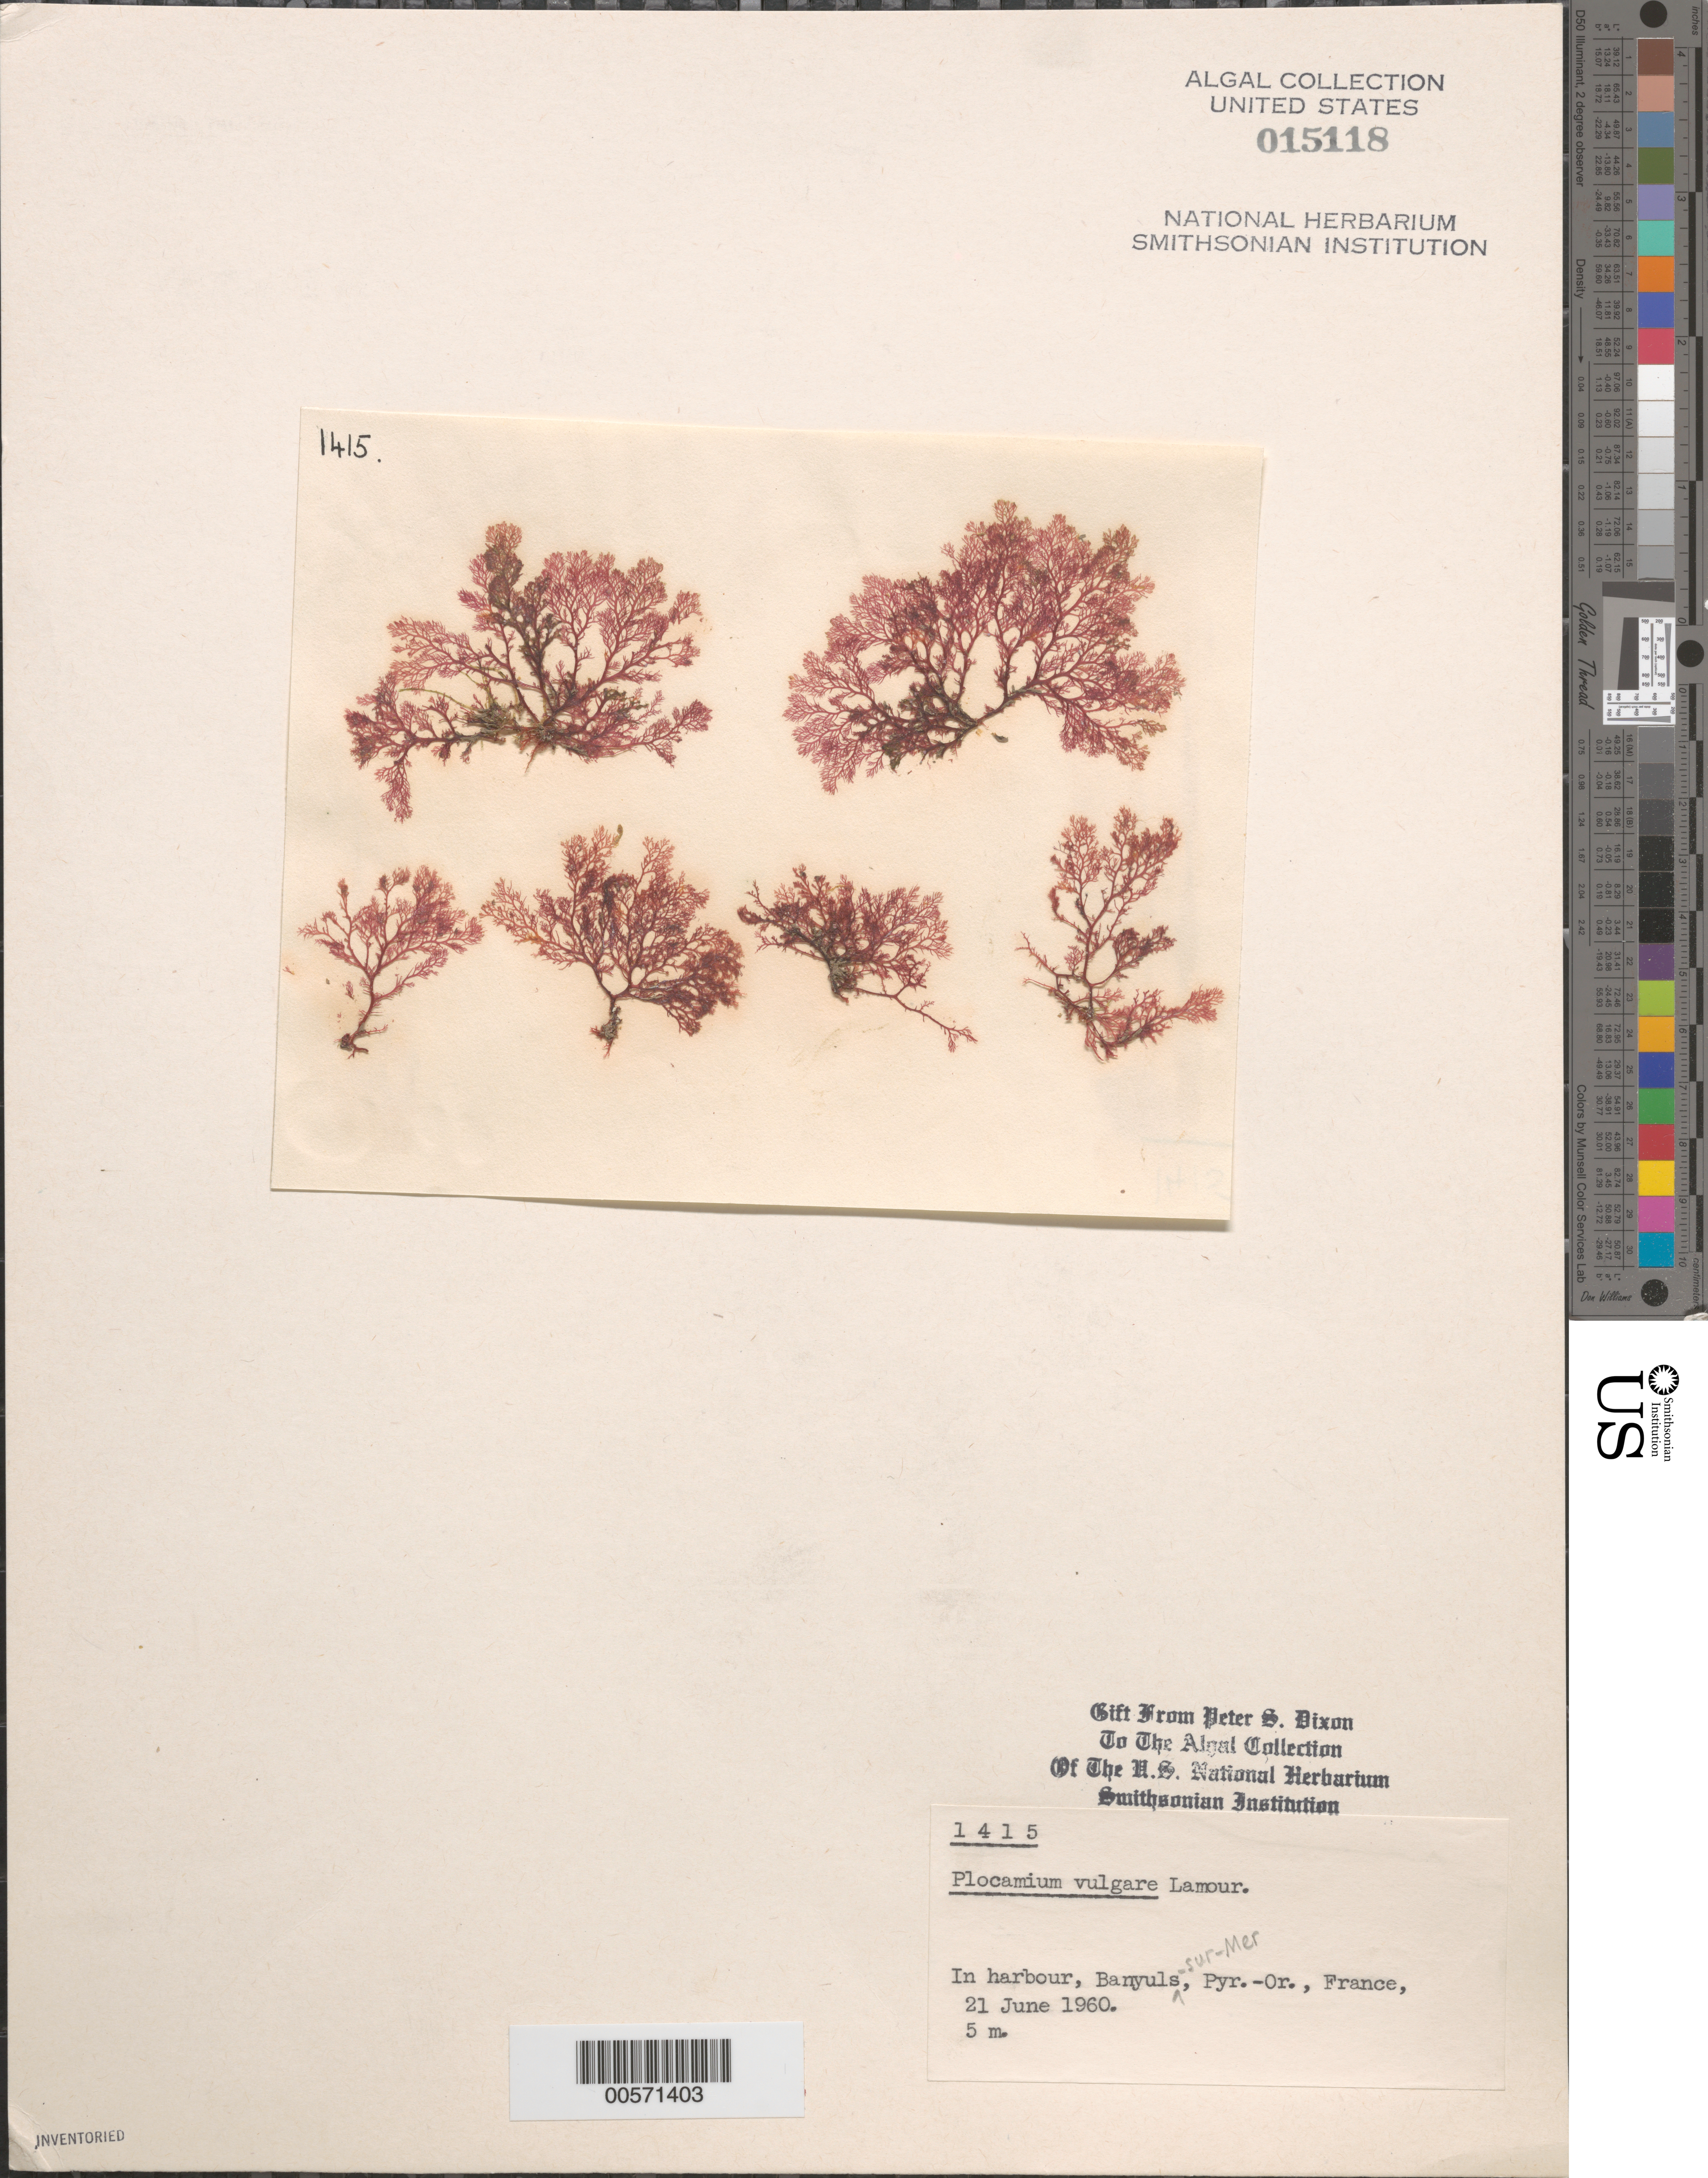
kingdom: Plantae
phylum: Rhodophyta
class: Florideophyceae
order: Plocamiales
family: Plocamiaceae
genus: Plocamium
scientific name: Plocamium cartilagineum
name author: (L.) P.S. Dixon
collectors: P. S. Dixon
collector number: PSD 1415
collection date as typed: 21 Jun 1960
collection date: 1960-06-21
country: France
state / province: Occitanie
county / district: Pyrénées-Orientales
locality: Banyuls-sur-Mer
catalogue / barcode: US 15118